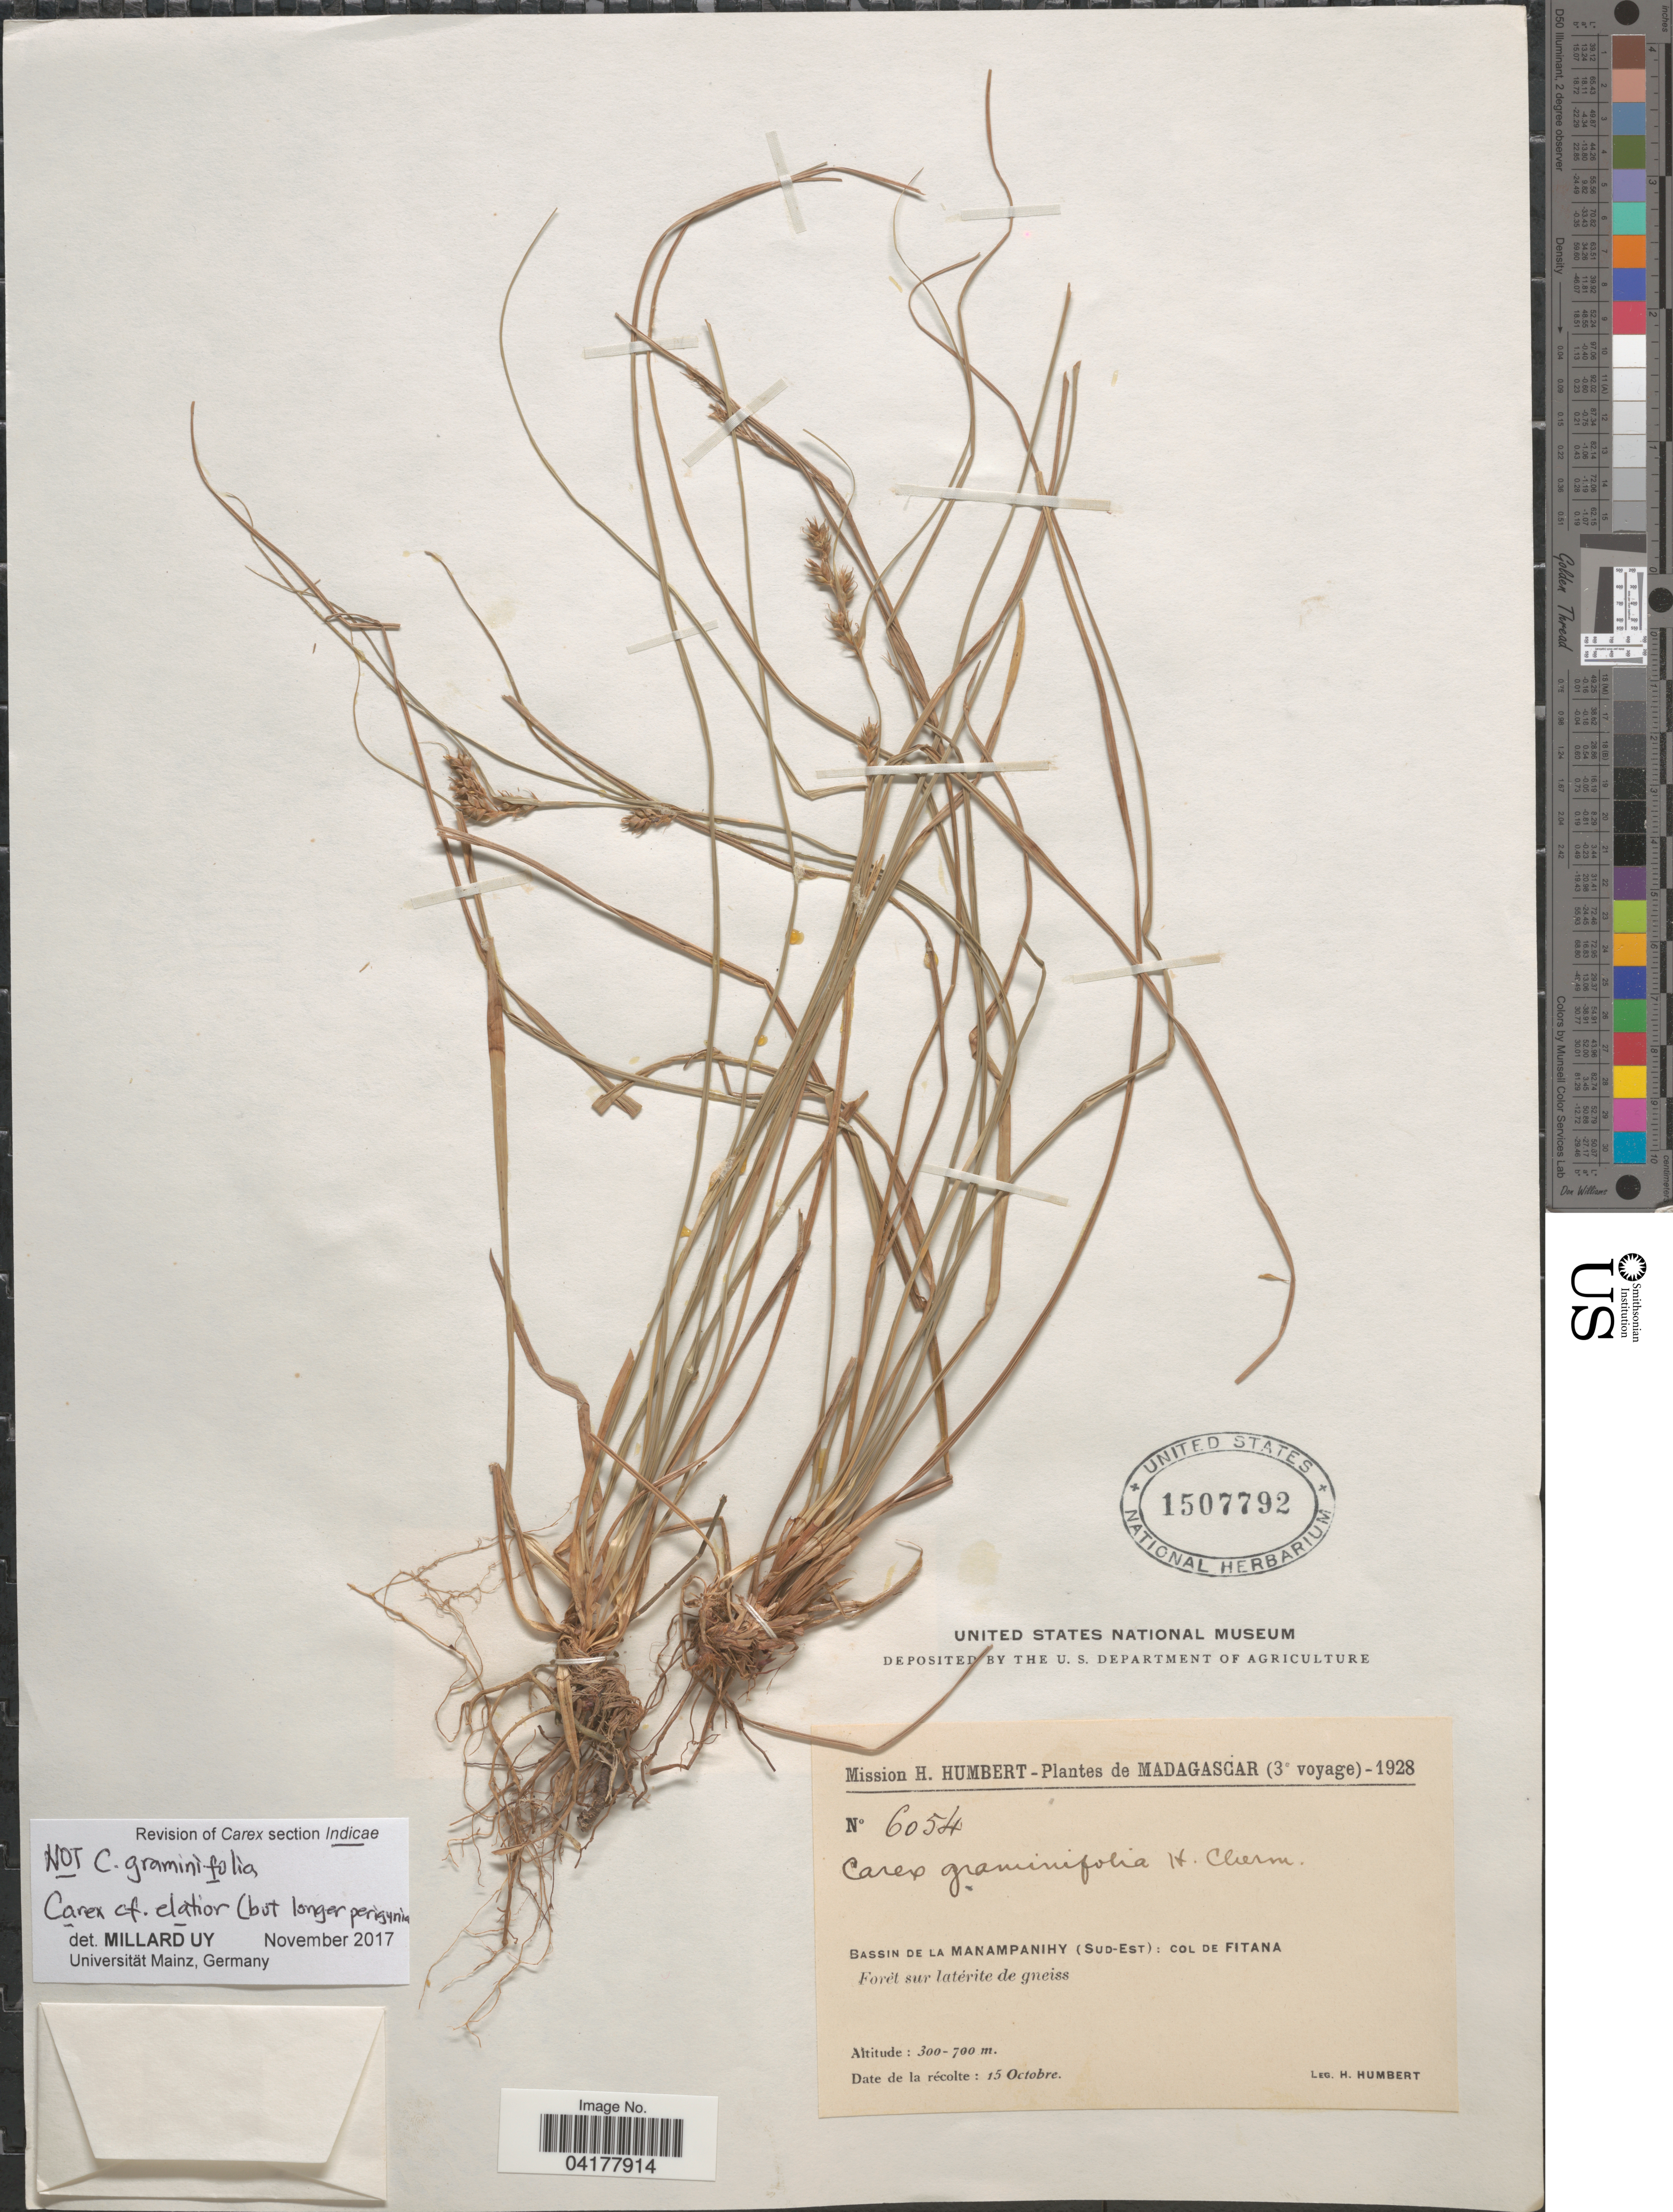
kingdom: Plantae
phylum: Tracheophyta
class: Liliopsida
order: Poales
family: Cyperaceae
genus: Carex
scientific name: Carex sp.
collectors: H. Humbert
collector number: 6054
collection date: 1928-10-15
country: Madagascar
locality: (3e voyage) - 1928. Bassin de la Manampanihy (Sud-Est) : col de Fitana.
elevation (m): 300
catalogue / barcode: US 1507792